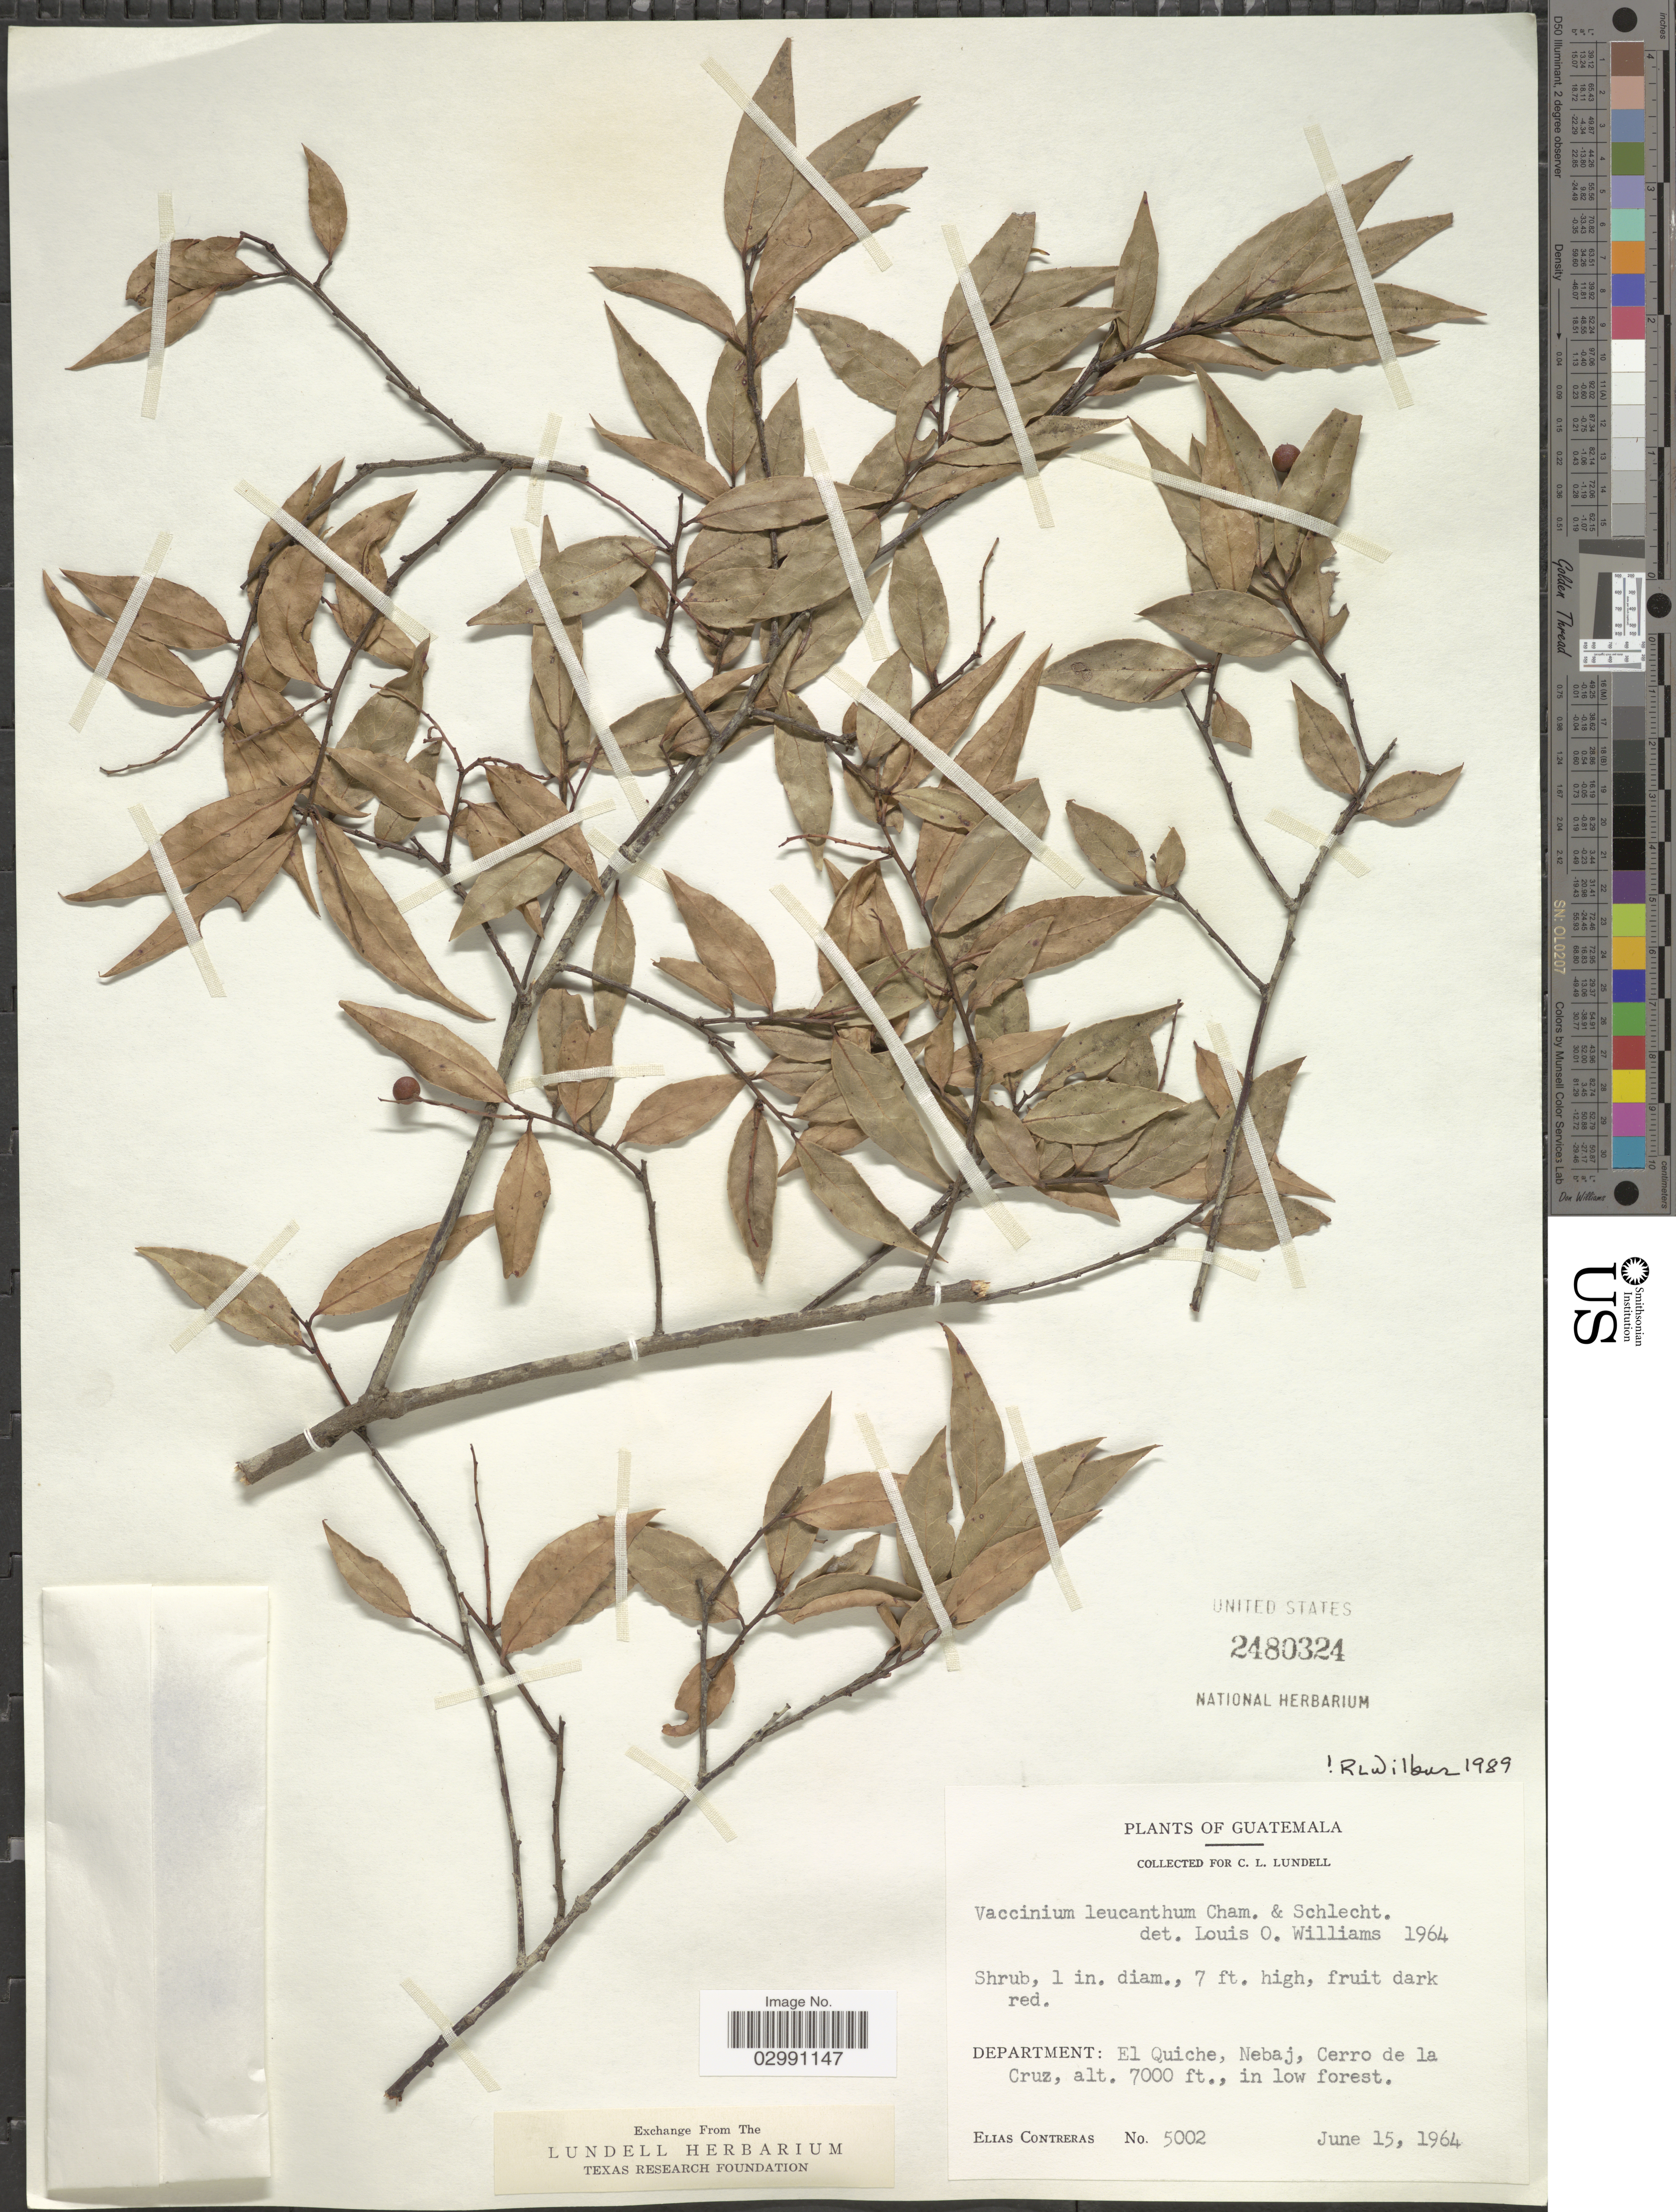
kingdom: Plantae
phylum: Tracheophyta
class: Magnoliopsida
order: Ericales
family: Ericaceae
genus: Vaccinium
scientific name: Vaccinium leucanthum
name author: Schltdl.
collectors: E. Contreras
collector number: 5002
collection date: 1964-06-15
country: Guatemala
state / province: El Quiché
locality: Department: El Quiche, Nebaj, Cerro de la Cruz.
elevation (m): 2134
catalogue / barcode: US 2480324